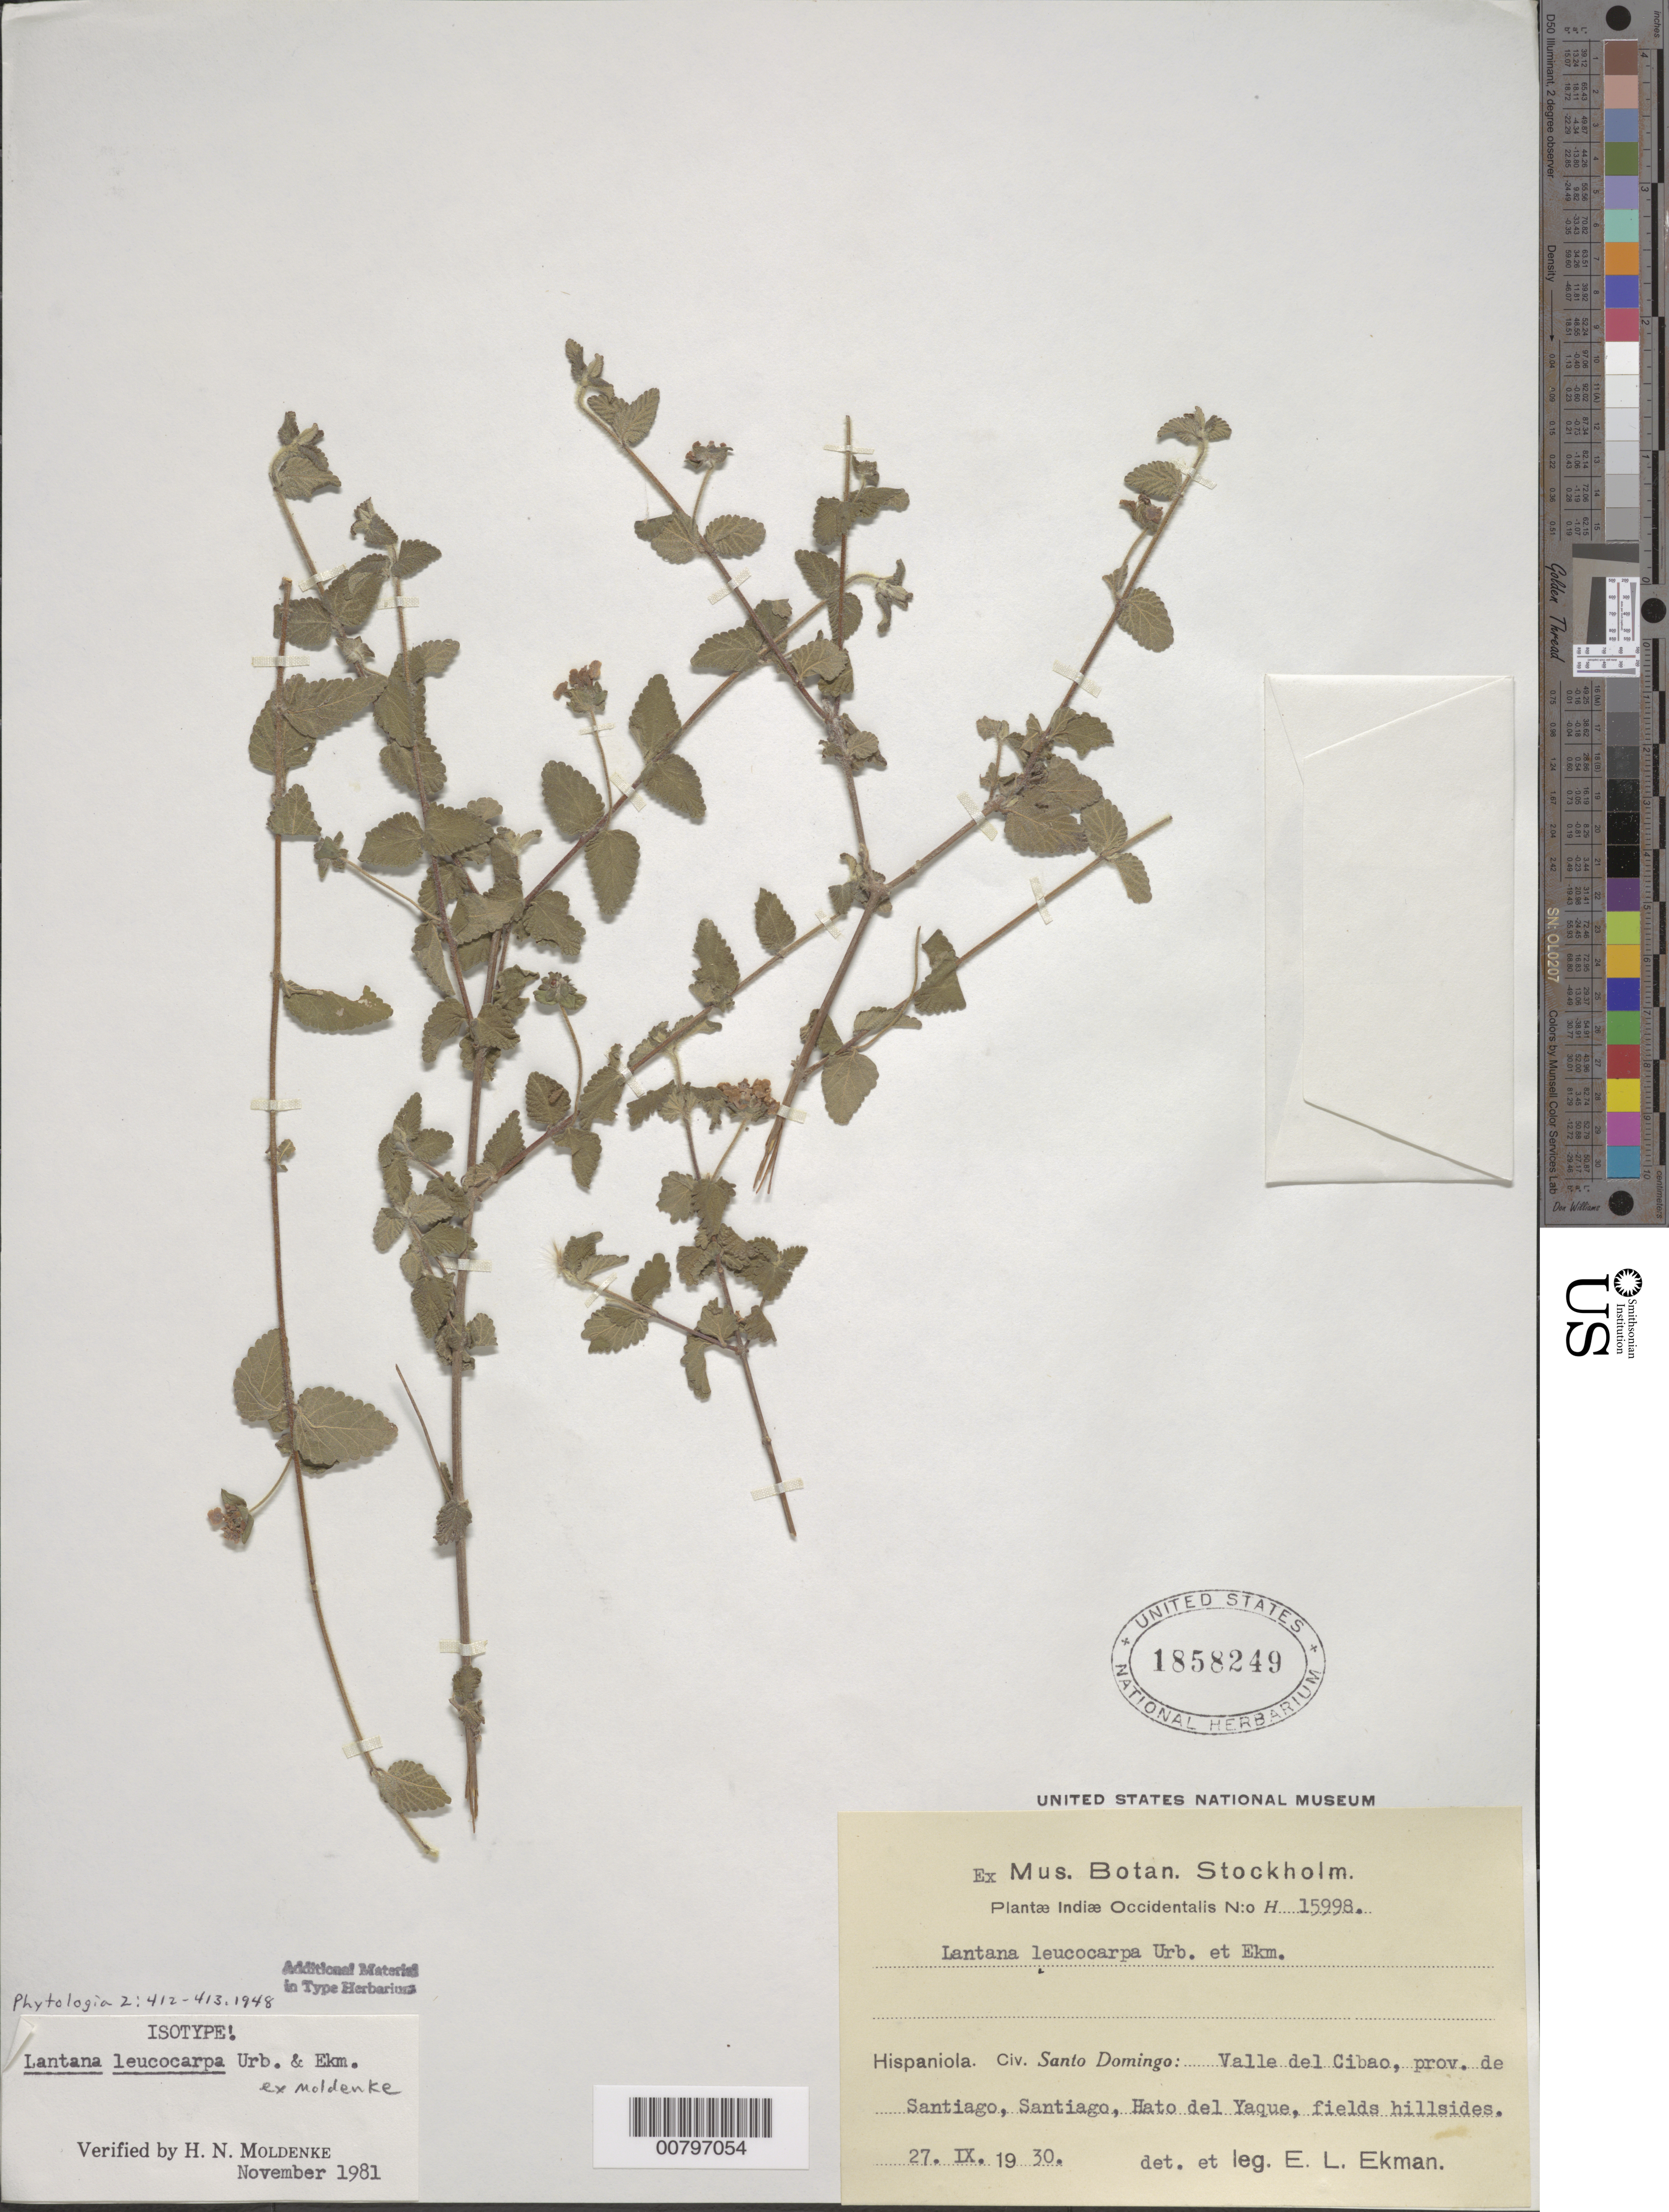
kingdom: Plantae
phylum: Tracheophyta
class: Magnoliopsida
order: Lamiales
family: Verbenaceae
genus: Lantana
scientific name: Lantana leucocarpa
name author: Urb. & Ekman ex Moldenke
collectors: E. L. Ekman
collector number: H 15998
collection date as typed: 27 Sep 1930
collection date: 1930-09-27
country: Dominican Republic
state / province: Santiago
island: Hispaniola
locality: Valle del Cibao, Hato del Yaque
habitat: Fields on hillside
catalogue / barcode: US 1858249